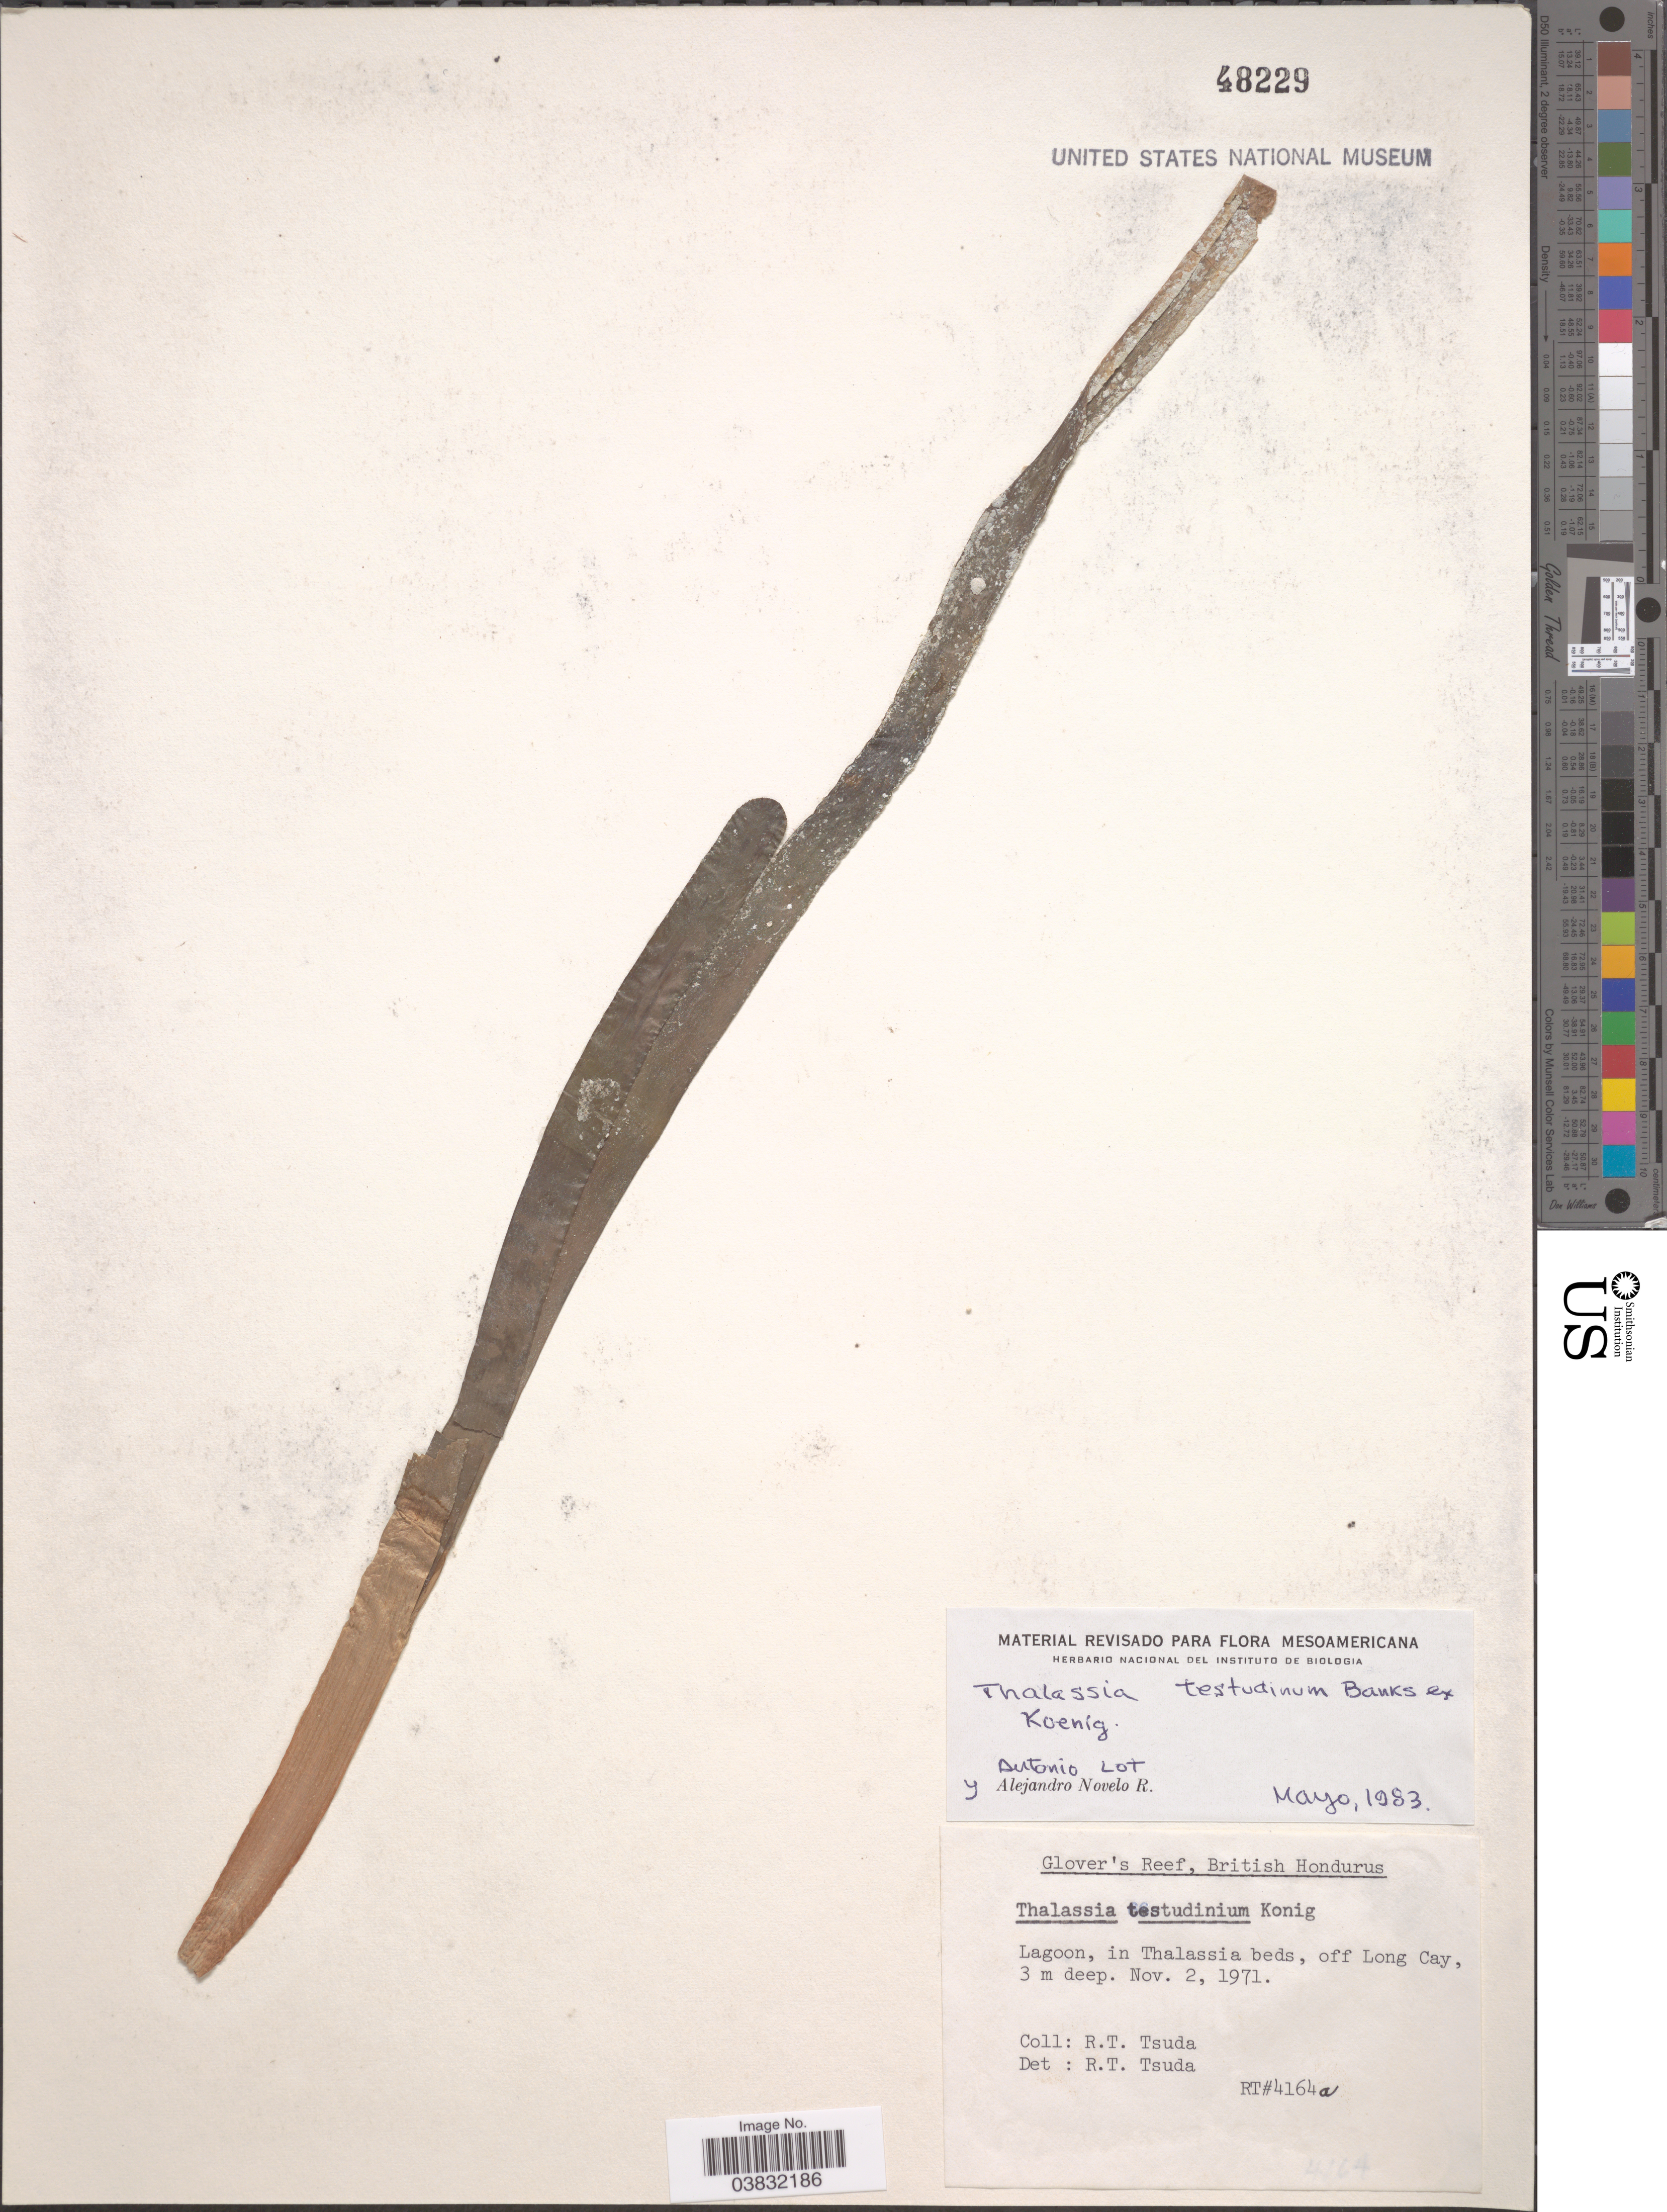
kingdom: Plantae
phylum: Tracheophyta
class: Liliopsida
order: Alismatales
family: Hydrocharitaceae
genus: Thalassia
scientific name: Thalassia testudinum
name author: Banks & Sol. ex K.D. Koenig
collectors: R. Tsuda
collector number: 4164a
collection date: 1971-11-02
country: Belize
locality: Glover's Reef, British Honduras. Lagoon, inThalassia beds, off Long Cay.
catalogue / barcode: US 48229